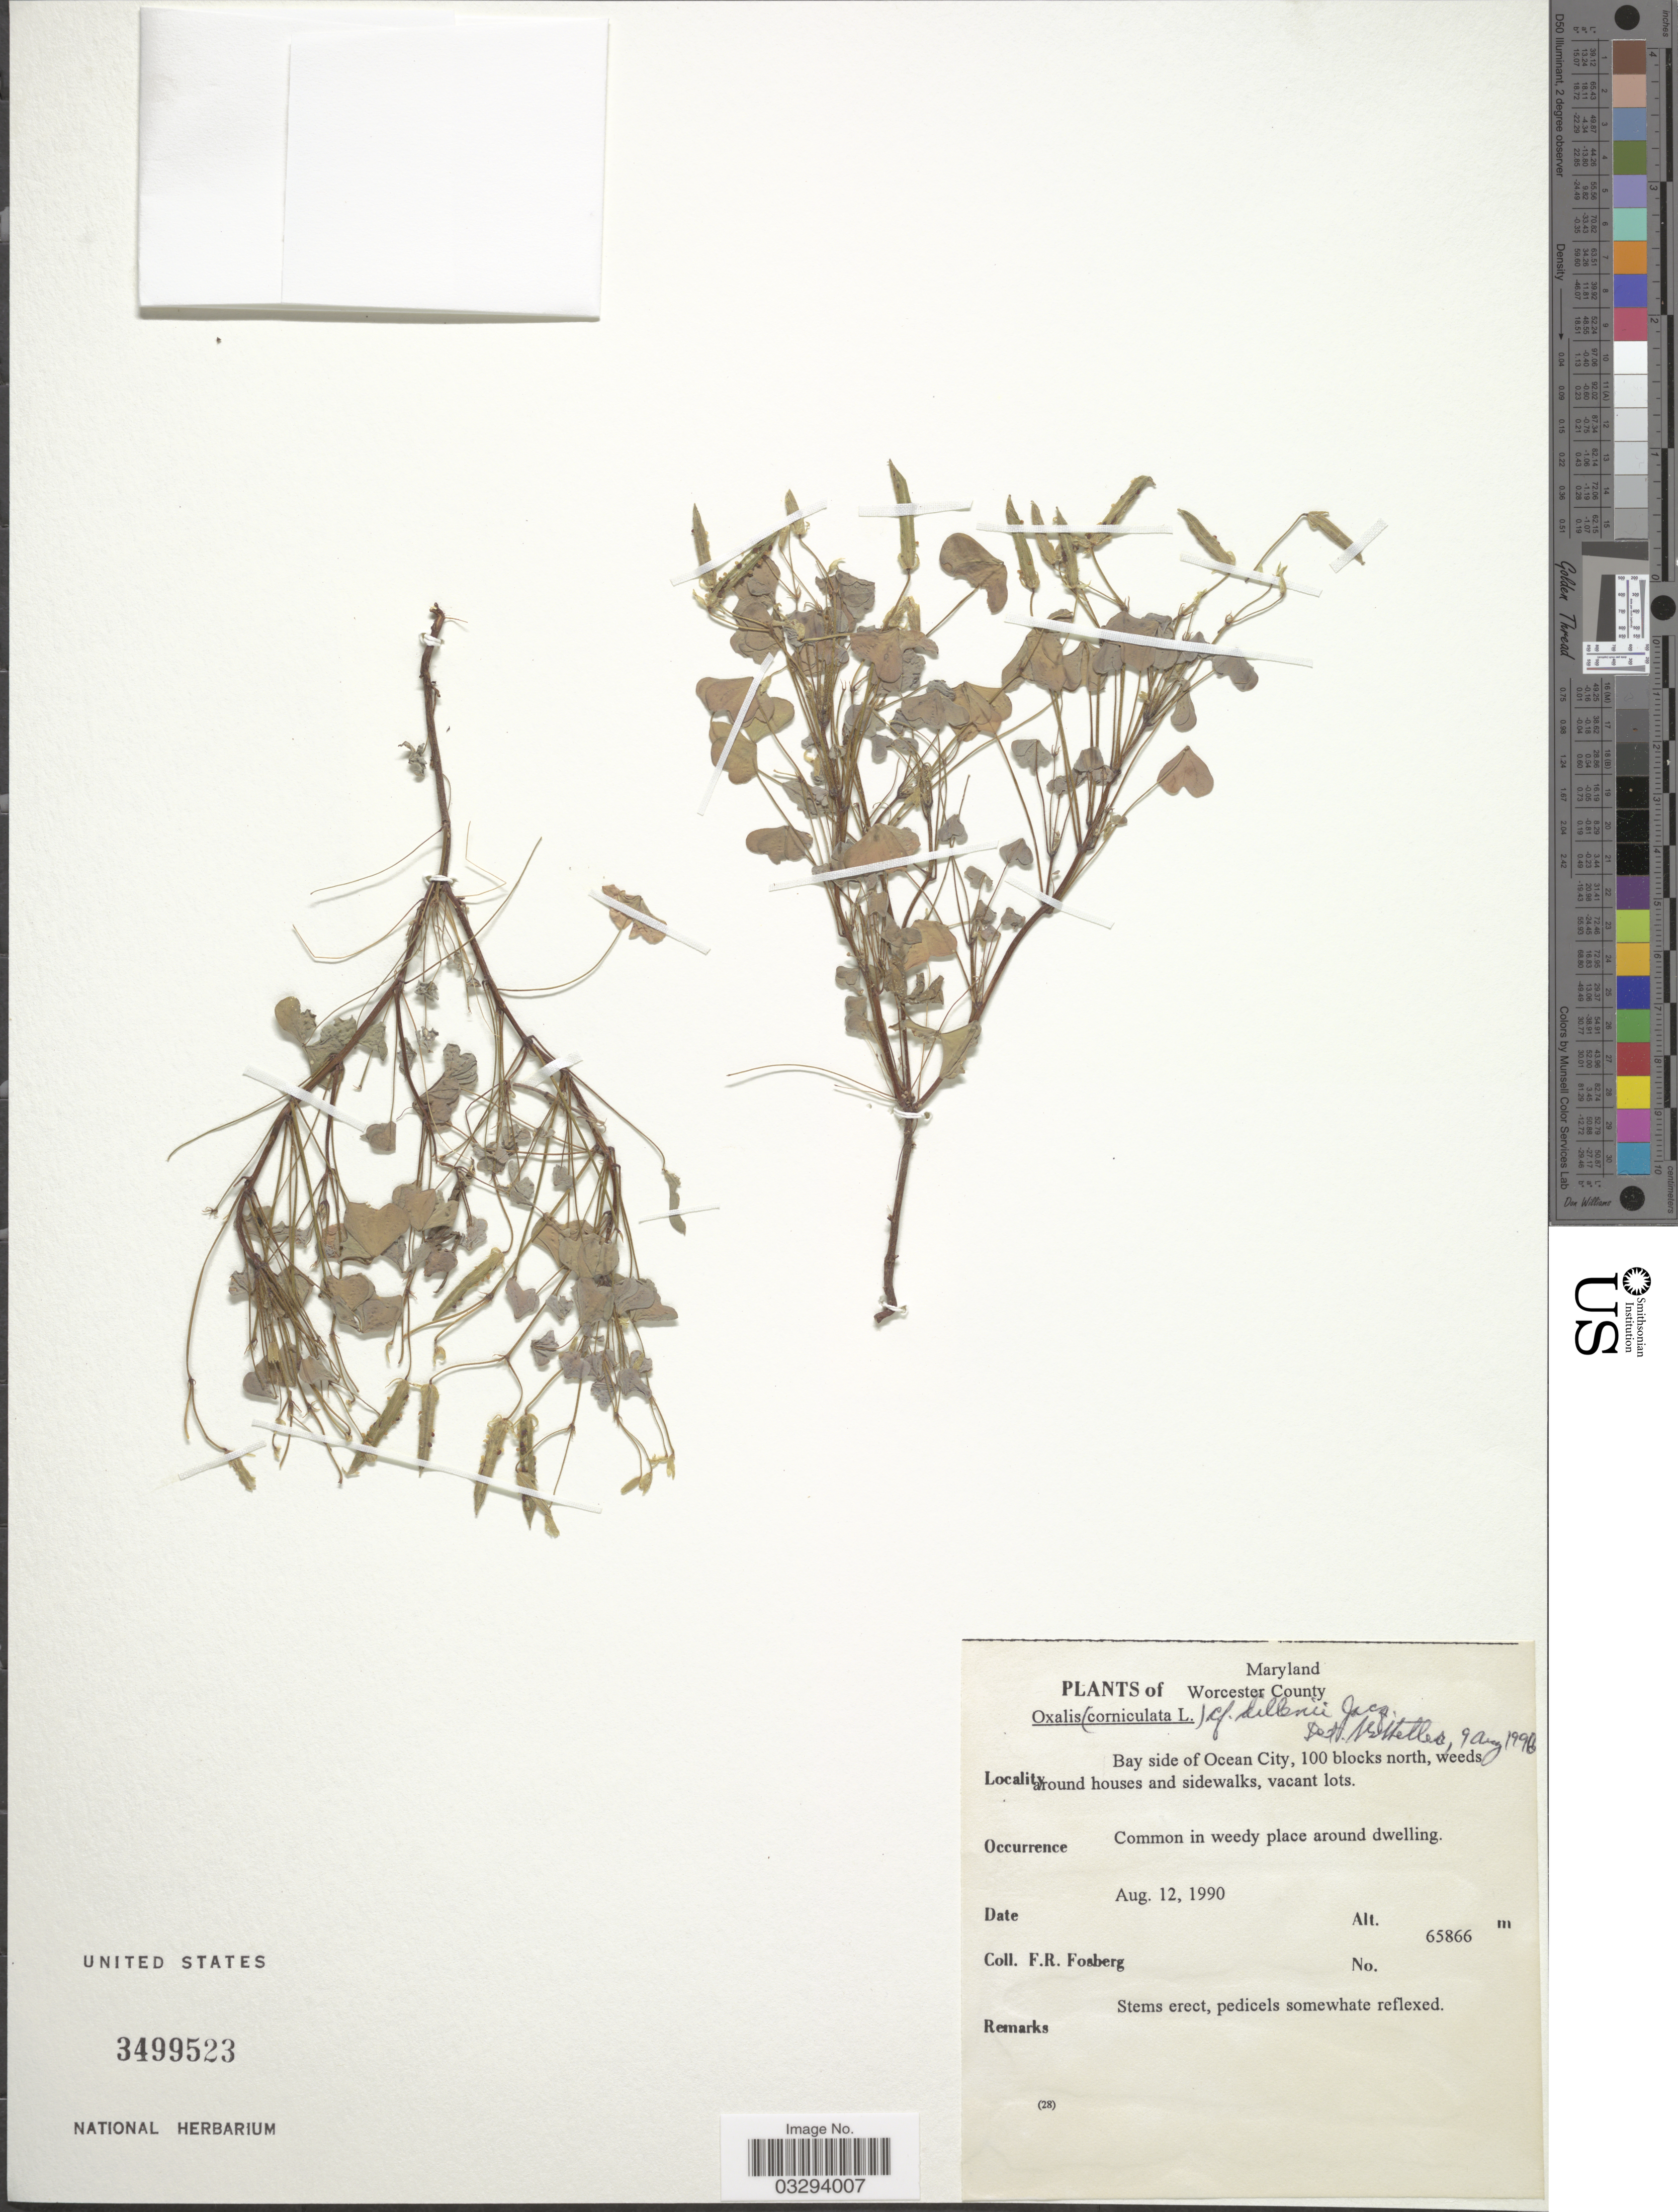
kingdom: Plantae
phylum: Tracheophyta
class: Magnoliopsida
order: Oxalidales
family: Oxalidaceae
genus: Oxalis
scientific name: Oxalis sp.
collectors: F. R. Fosberg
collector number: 65866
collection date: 1990-08-12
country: United States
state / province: Maryland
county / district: Worcester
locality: Worcester County. Bay side of Ocean City, 100 blocks north, weeds around houses and sidewalks, vacant lots.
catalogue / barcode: US 3499523